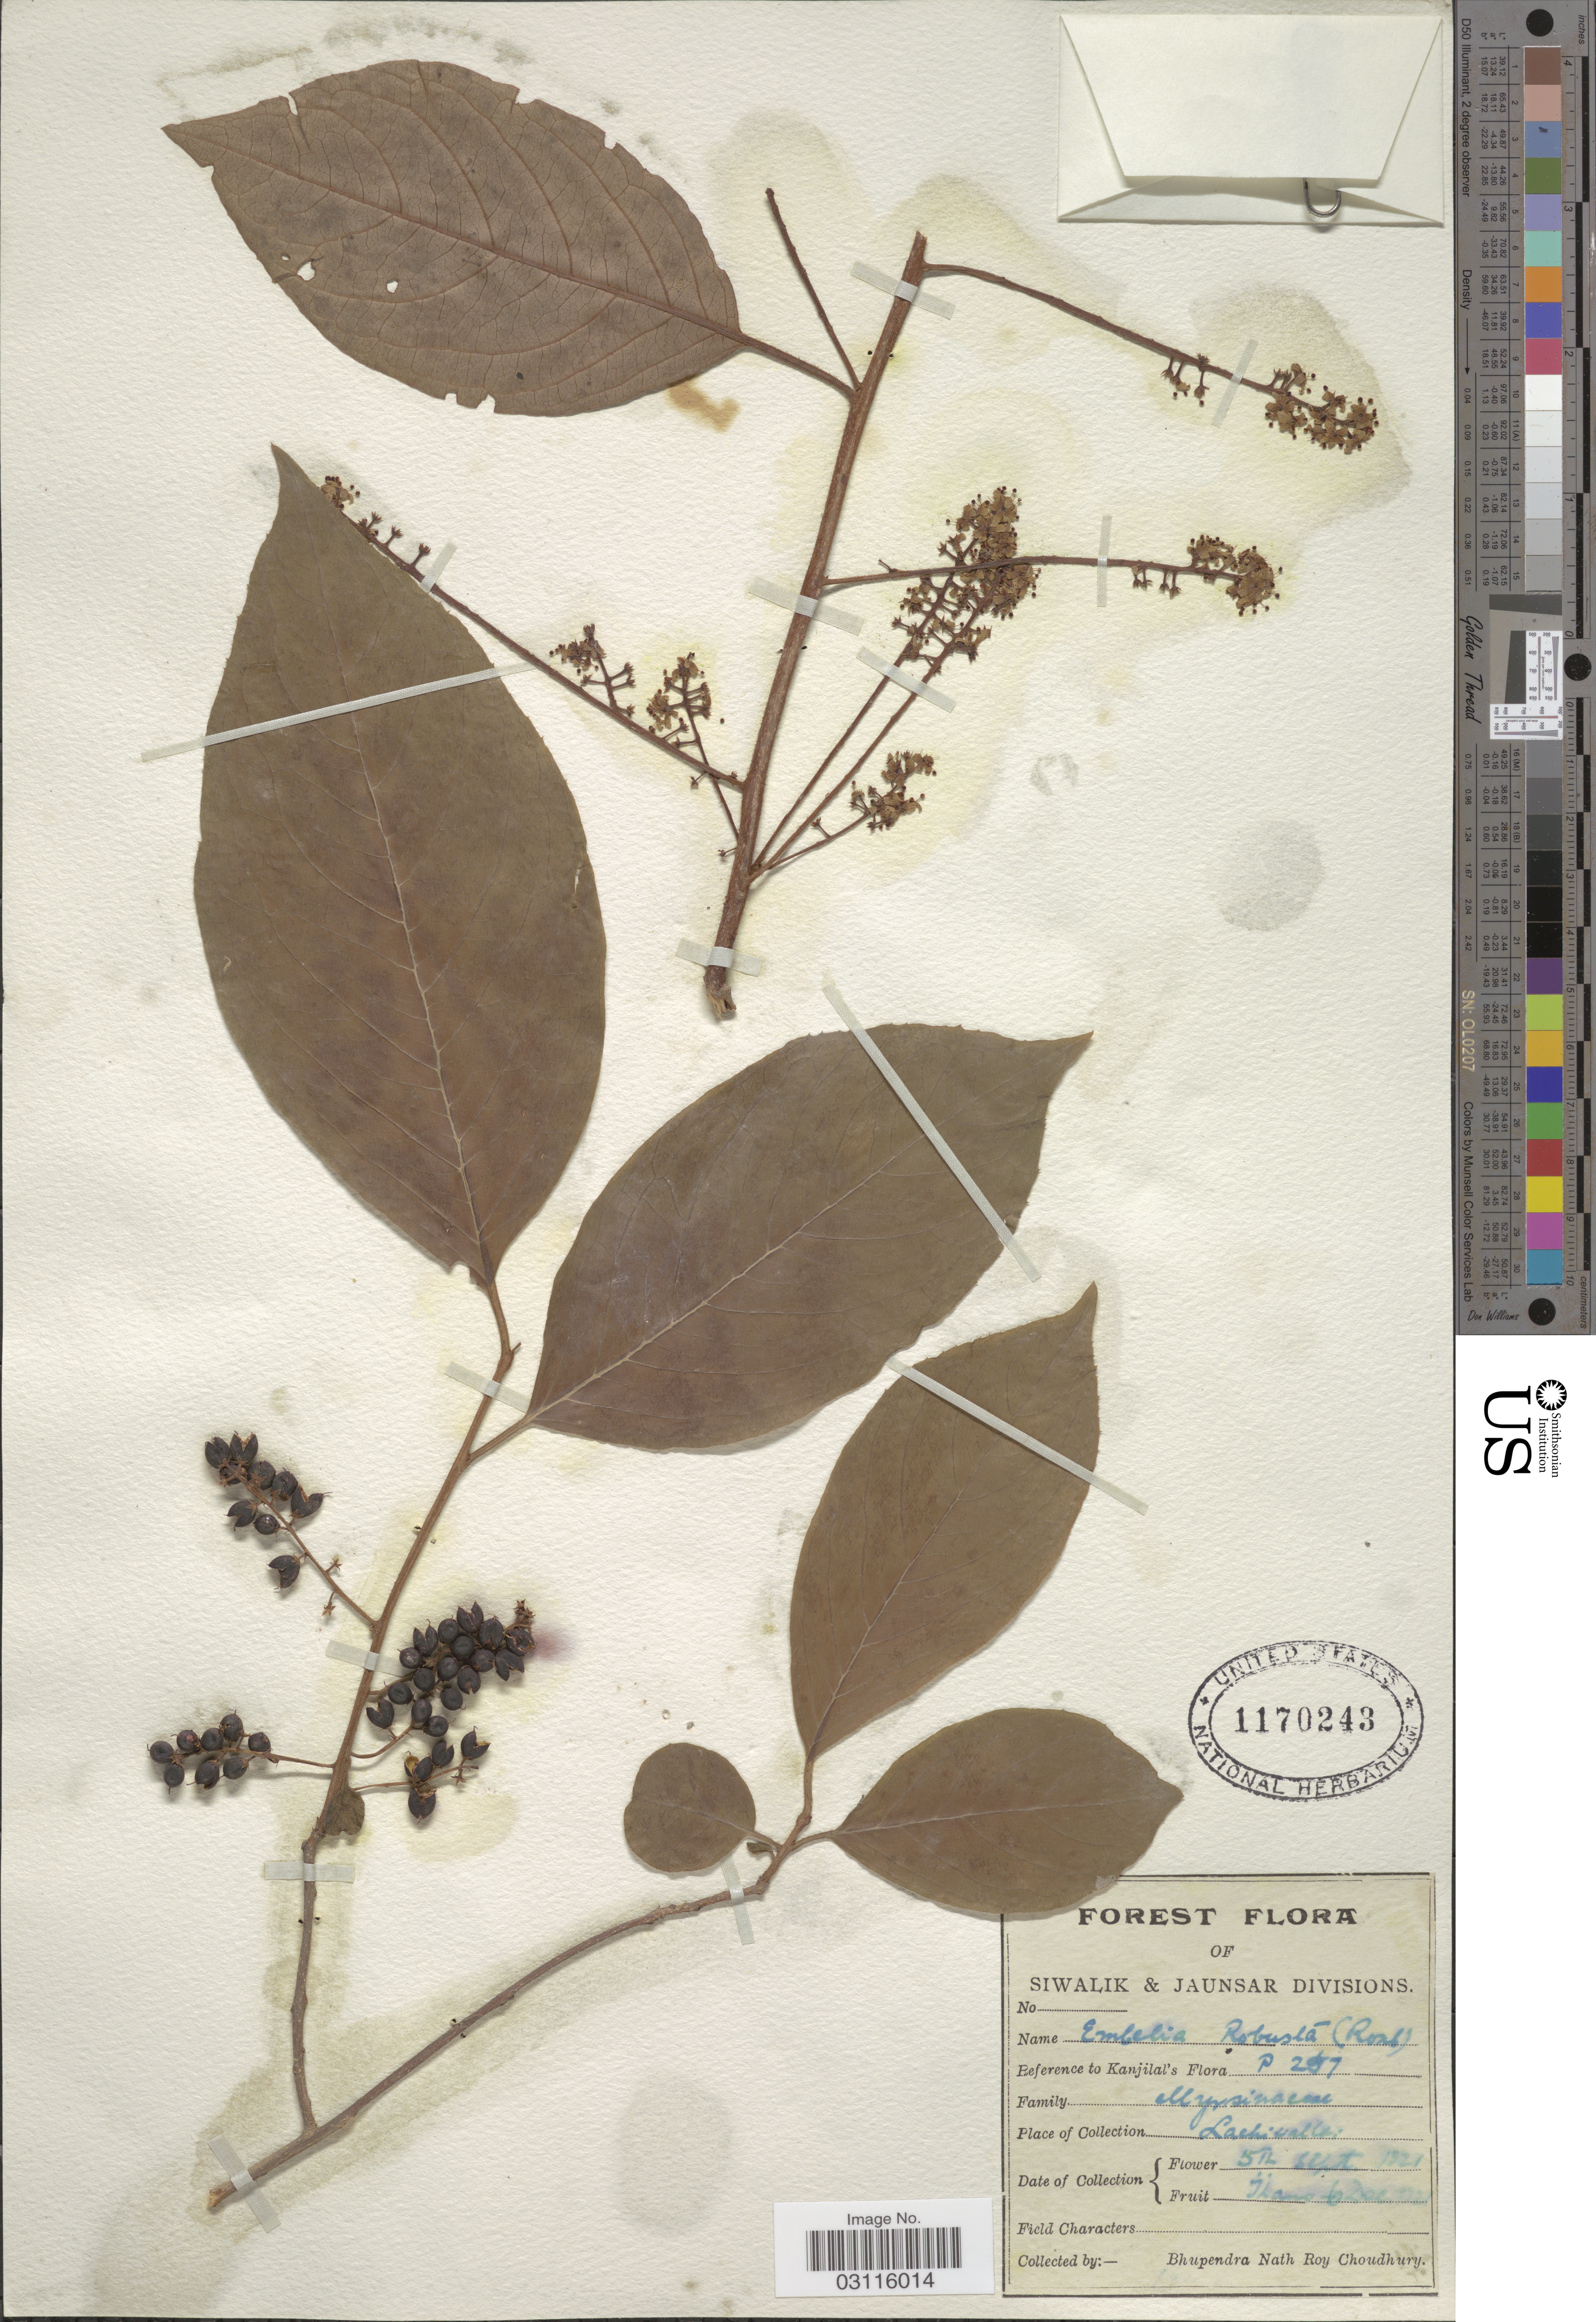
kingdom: Plantae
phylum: Tracheophyta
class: Magnoliopsida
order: Ericales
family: Primulaceae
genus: Embelia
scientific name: Embelia robusta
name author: Roxb.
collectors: B. Choudhury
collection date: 1921-09-05/1921-12-06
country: India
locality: Lachiwalla.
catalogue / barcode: US 1170243